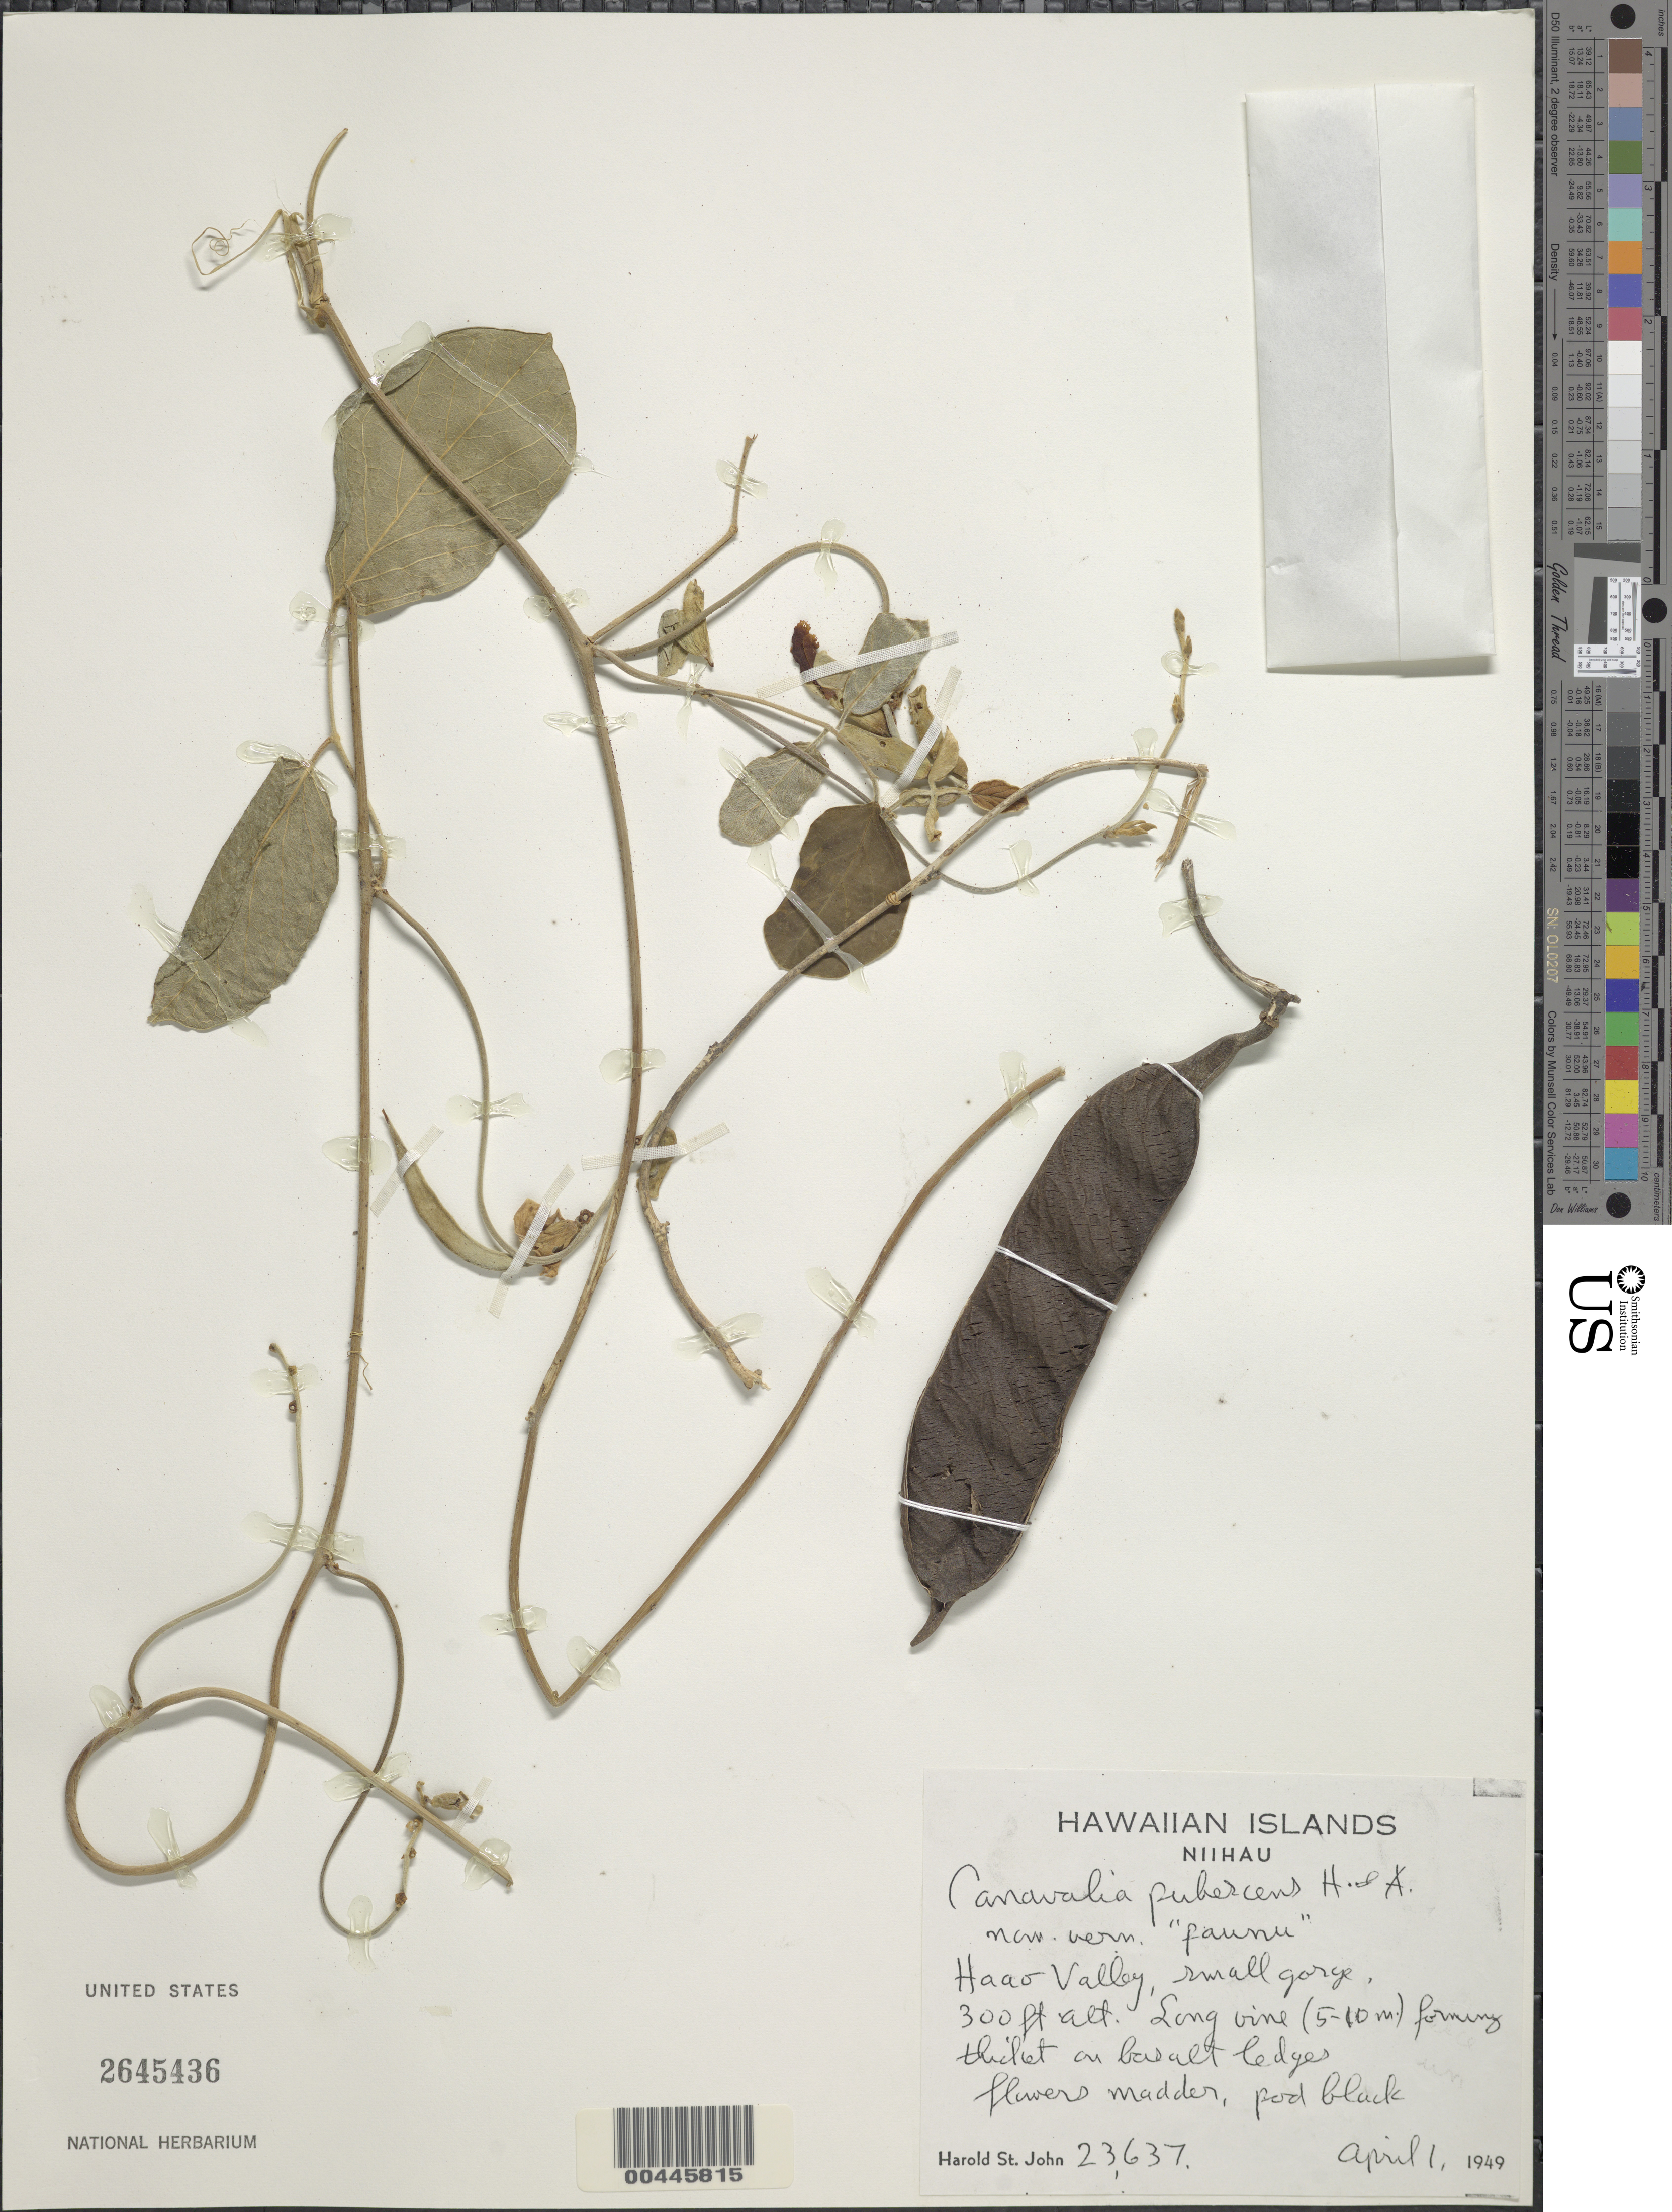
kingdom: Plantae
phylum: Tracheophyta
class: Magnoliopsida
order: Fabales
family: Fabaceae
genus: Canavalia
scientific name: Canavalia pubescens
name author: Hook. & Arn.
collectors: H. St. John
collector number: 23637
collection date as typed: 1 Apr 1949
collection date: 1949-04-01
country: United States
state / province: Hawaii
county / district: Kauai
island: Ni'ihau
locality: Haao Valley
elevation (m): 91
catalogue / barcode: US 2645436